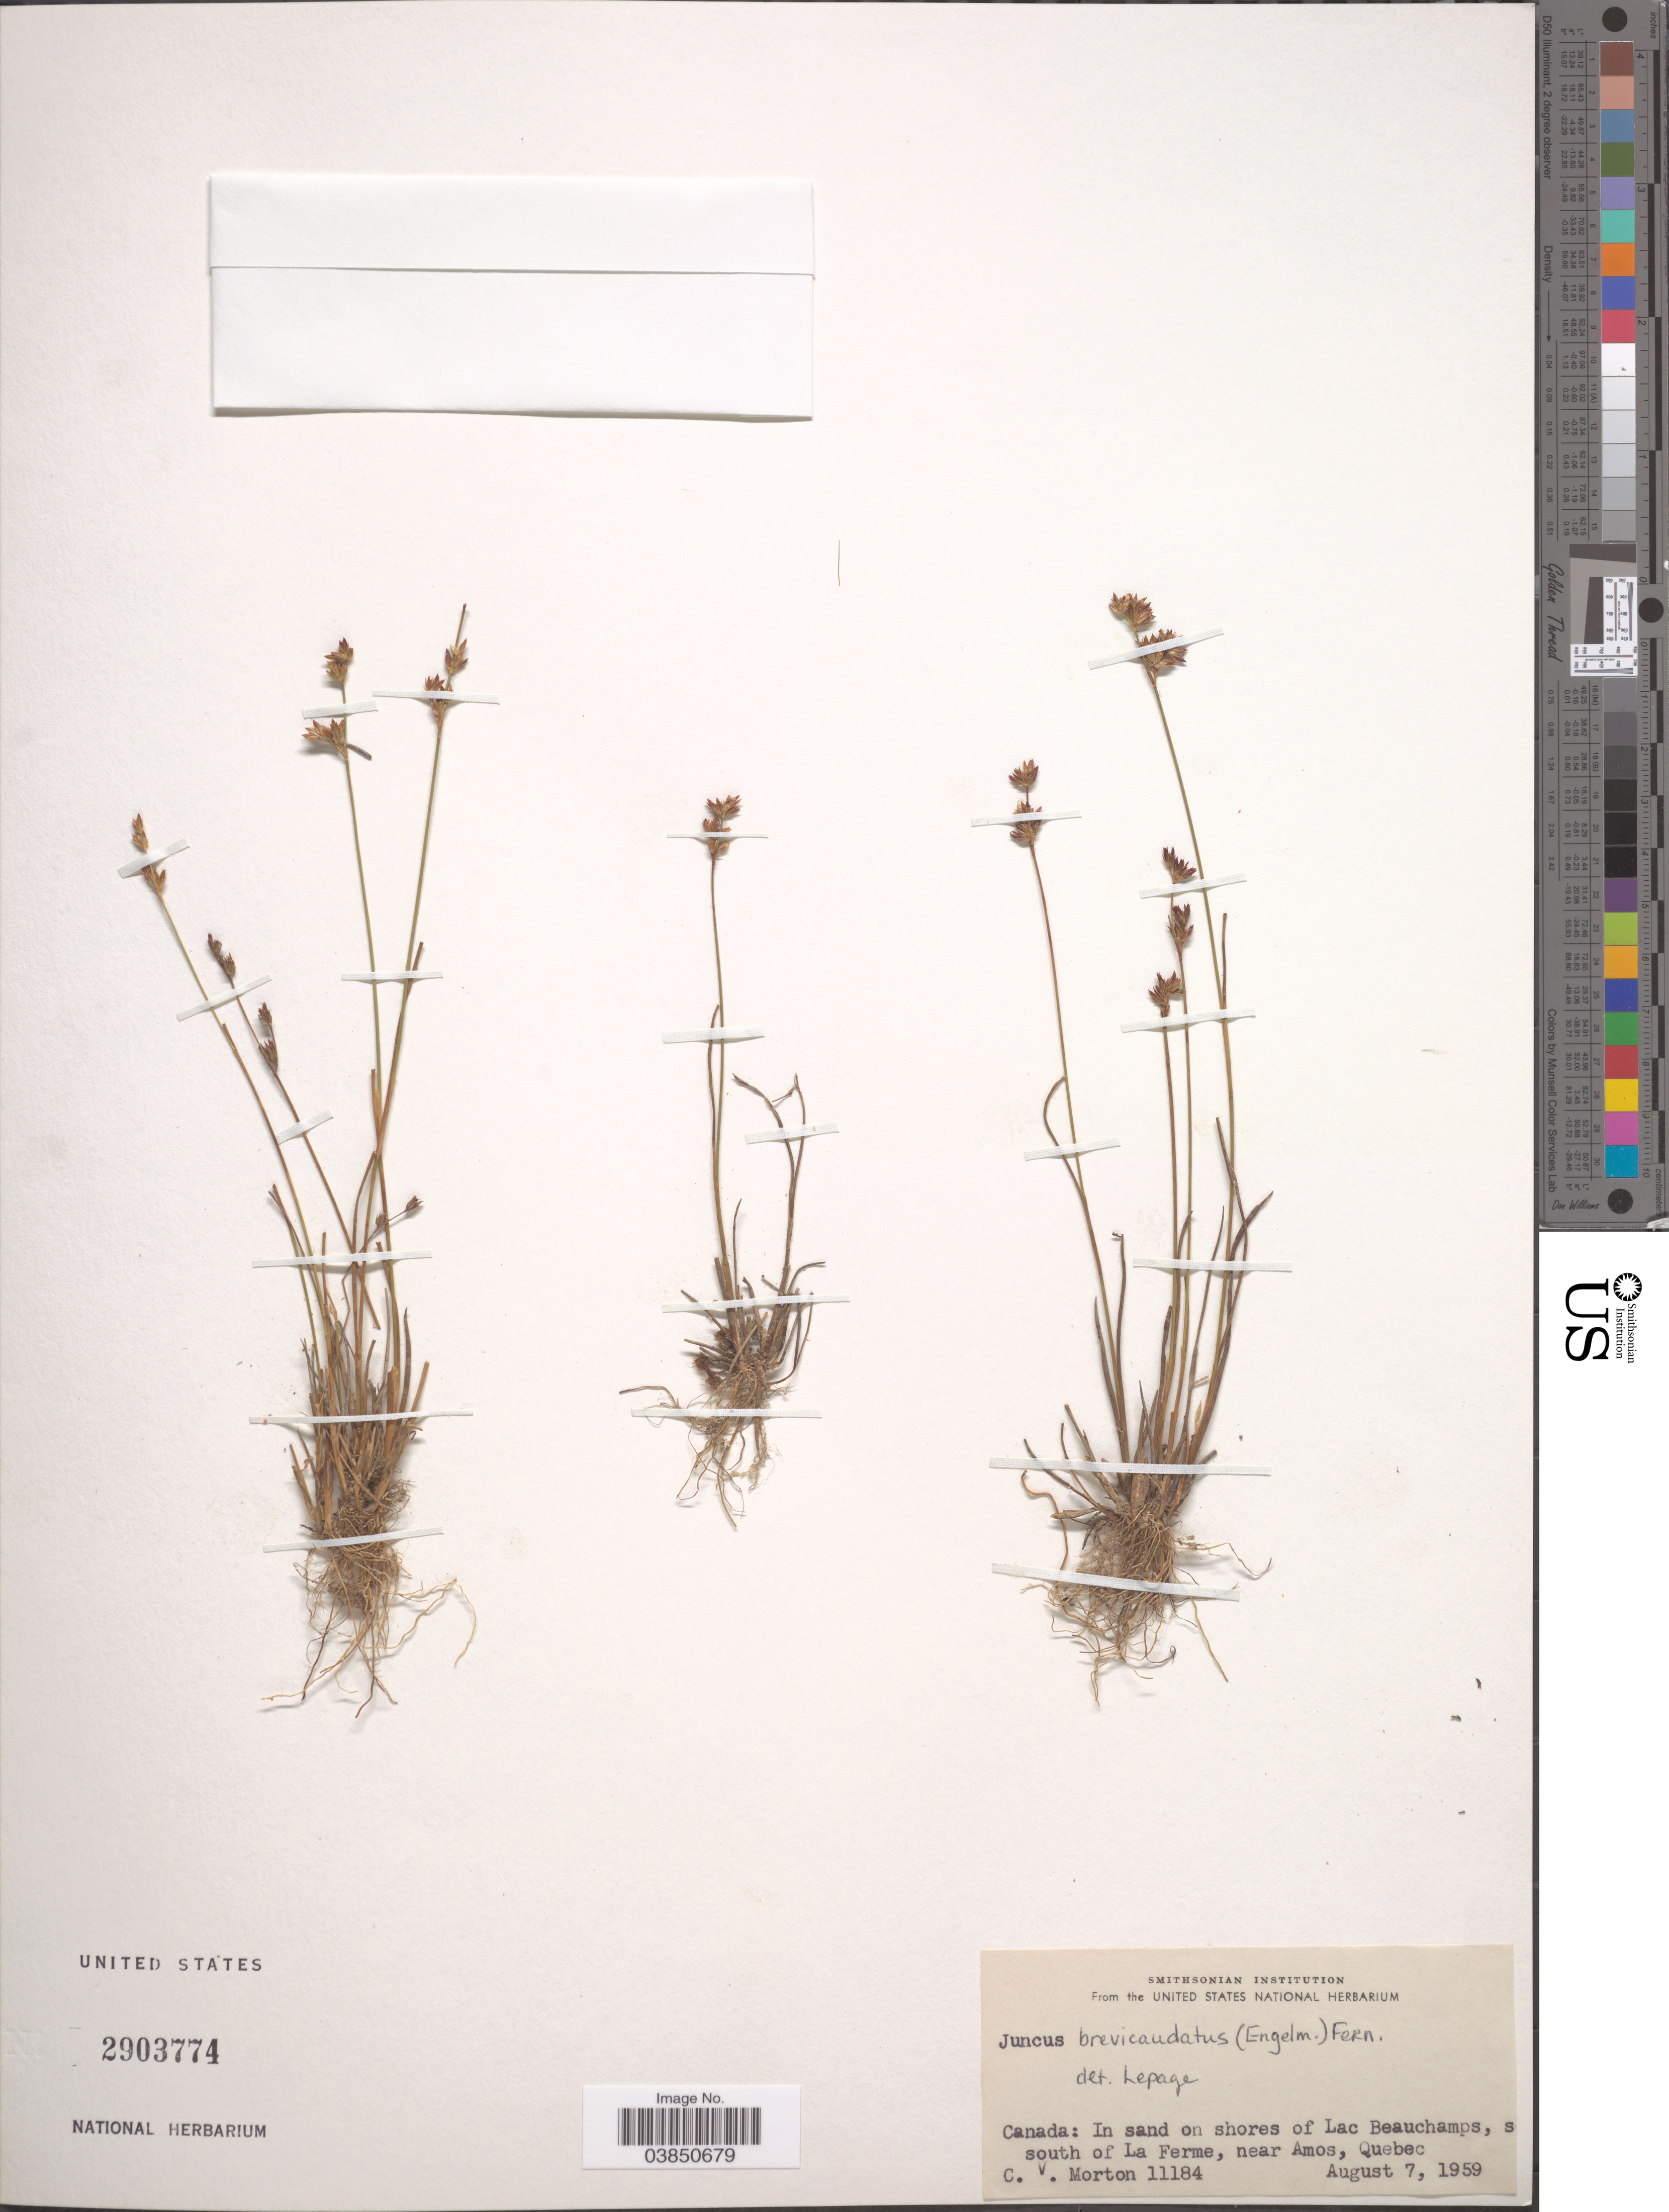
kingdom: Plantae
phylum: Tracheophyta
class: Liliopsida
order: Poales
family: Juncaceae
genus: Juncus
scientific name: Juncus brevicaudatus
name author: (Engelm.) Fernald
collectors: C. V. Morton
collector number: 11184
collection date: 1959-08-07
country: Canada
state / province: Quebec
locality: On shores of Lac Beauchamos, s south of La Ferme, near Amos.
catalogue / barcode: US 2903774